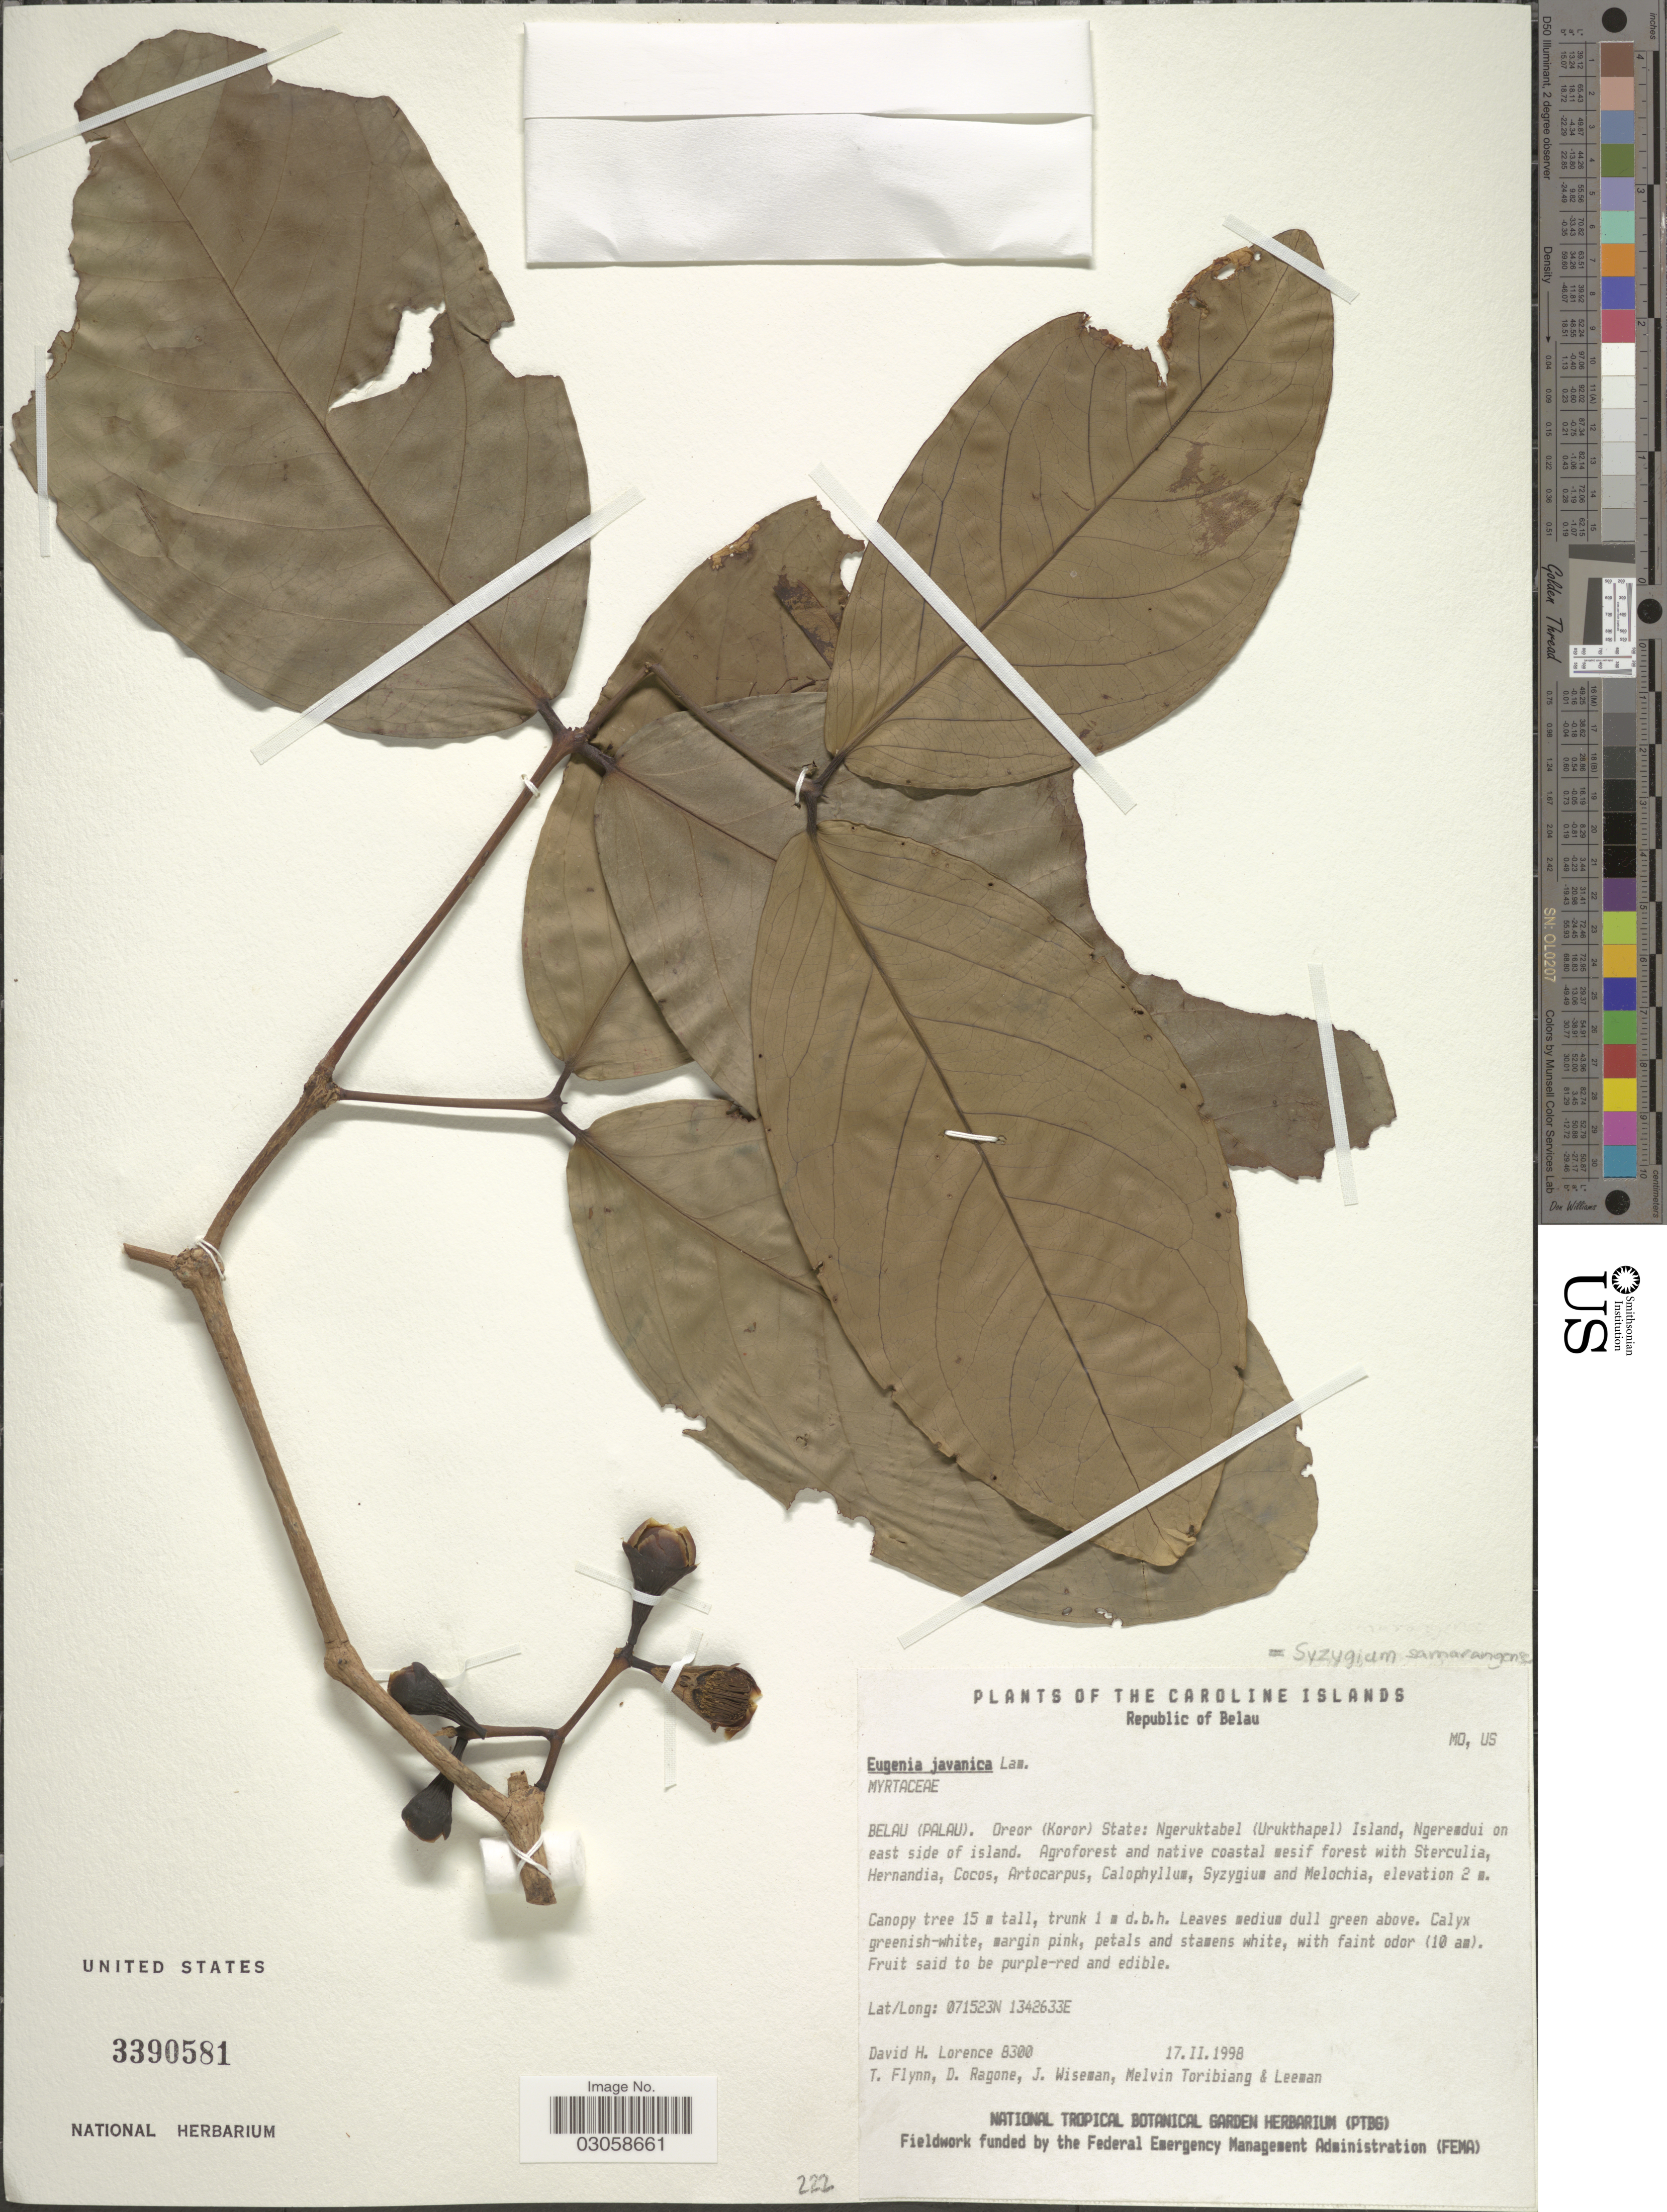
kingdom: Plantae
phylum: Tracheophyta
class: Magnoliopsida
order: Myrtales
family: Myrtaceae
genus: Syzygium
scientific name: Syzygium samarangense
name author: (Blume) Merr. & L.M. Perry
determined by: Strong, Mark T., (BOT), Smithsonian Institution - National Museum of Natural History (UNITED STATES)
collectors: D. Lorence, T. Flynn, D. Ragone, J. Wiseman & et al.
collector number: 8300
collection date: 1998-02-17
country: Palau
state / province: Koror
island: Ngeruktabel [Urukthapel]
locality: Caroline Islands. Republic of Belau. Belau (Palau). Oreor (Koror) State: Ngeruktabel (Urukthapel) Island, Ngeremdui on east side of island.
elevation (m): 2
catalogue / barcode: US 3390581